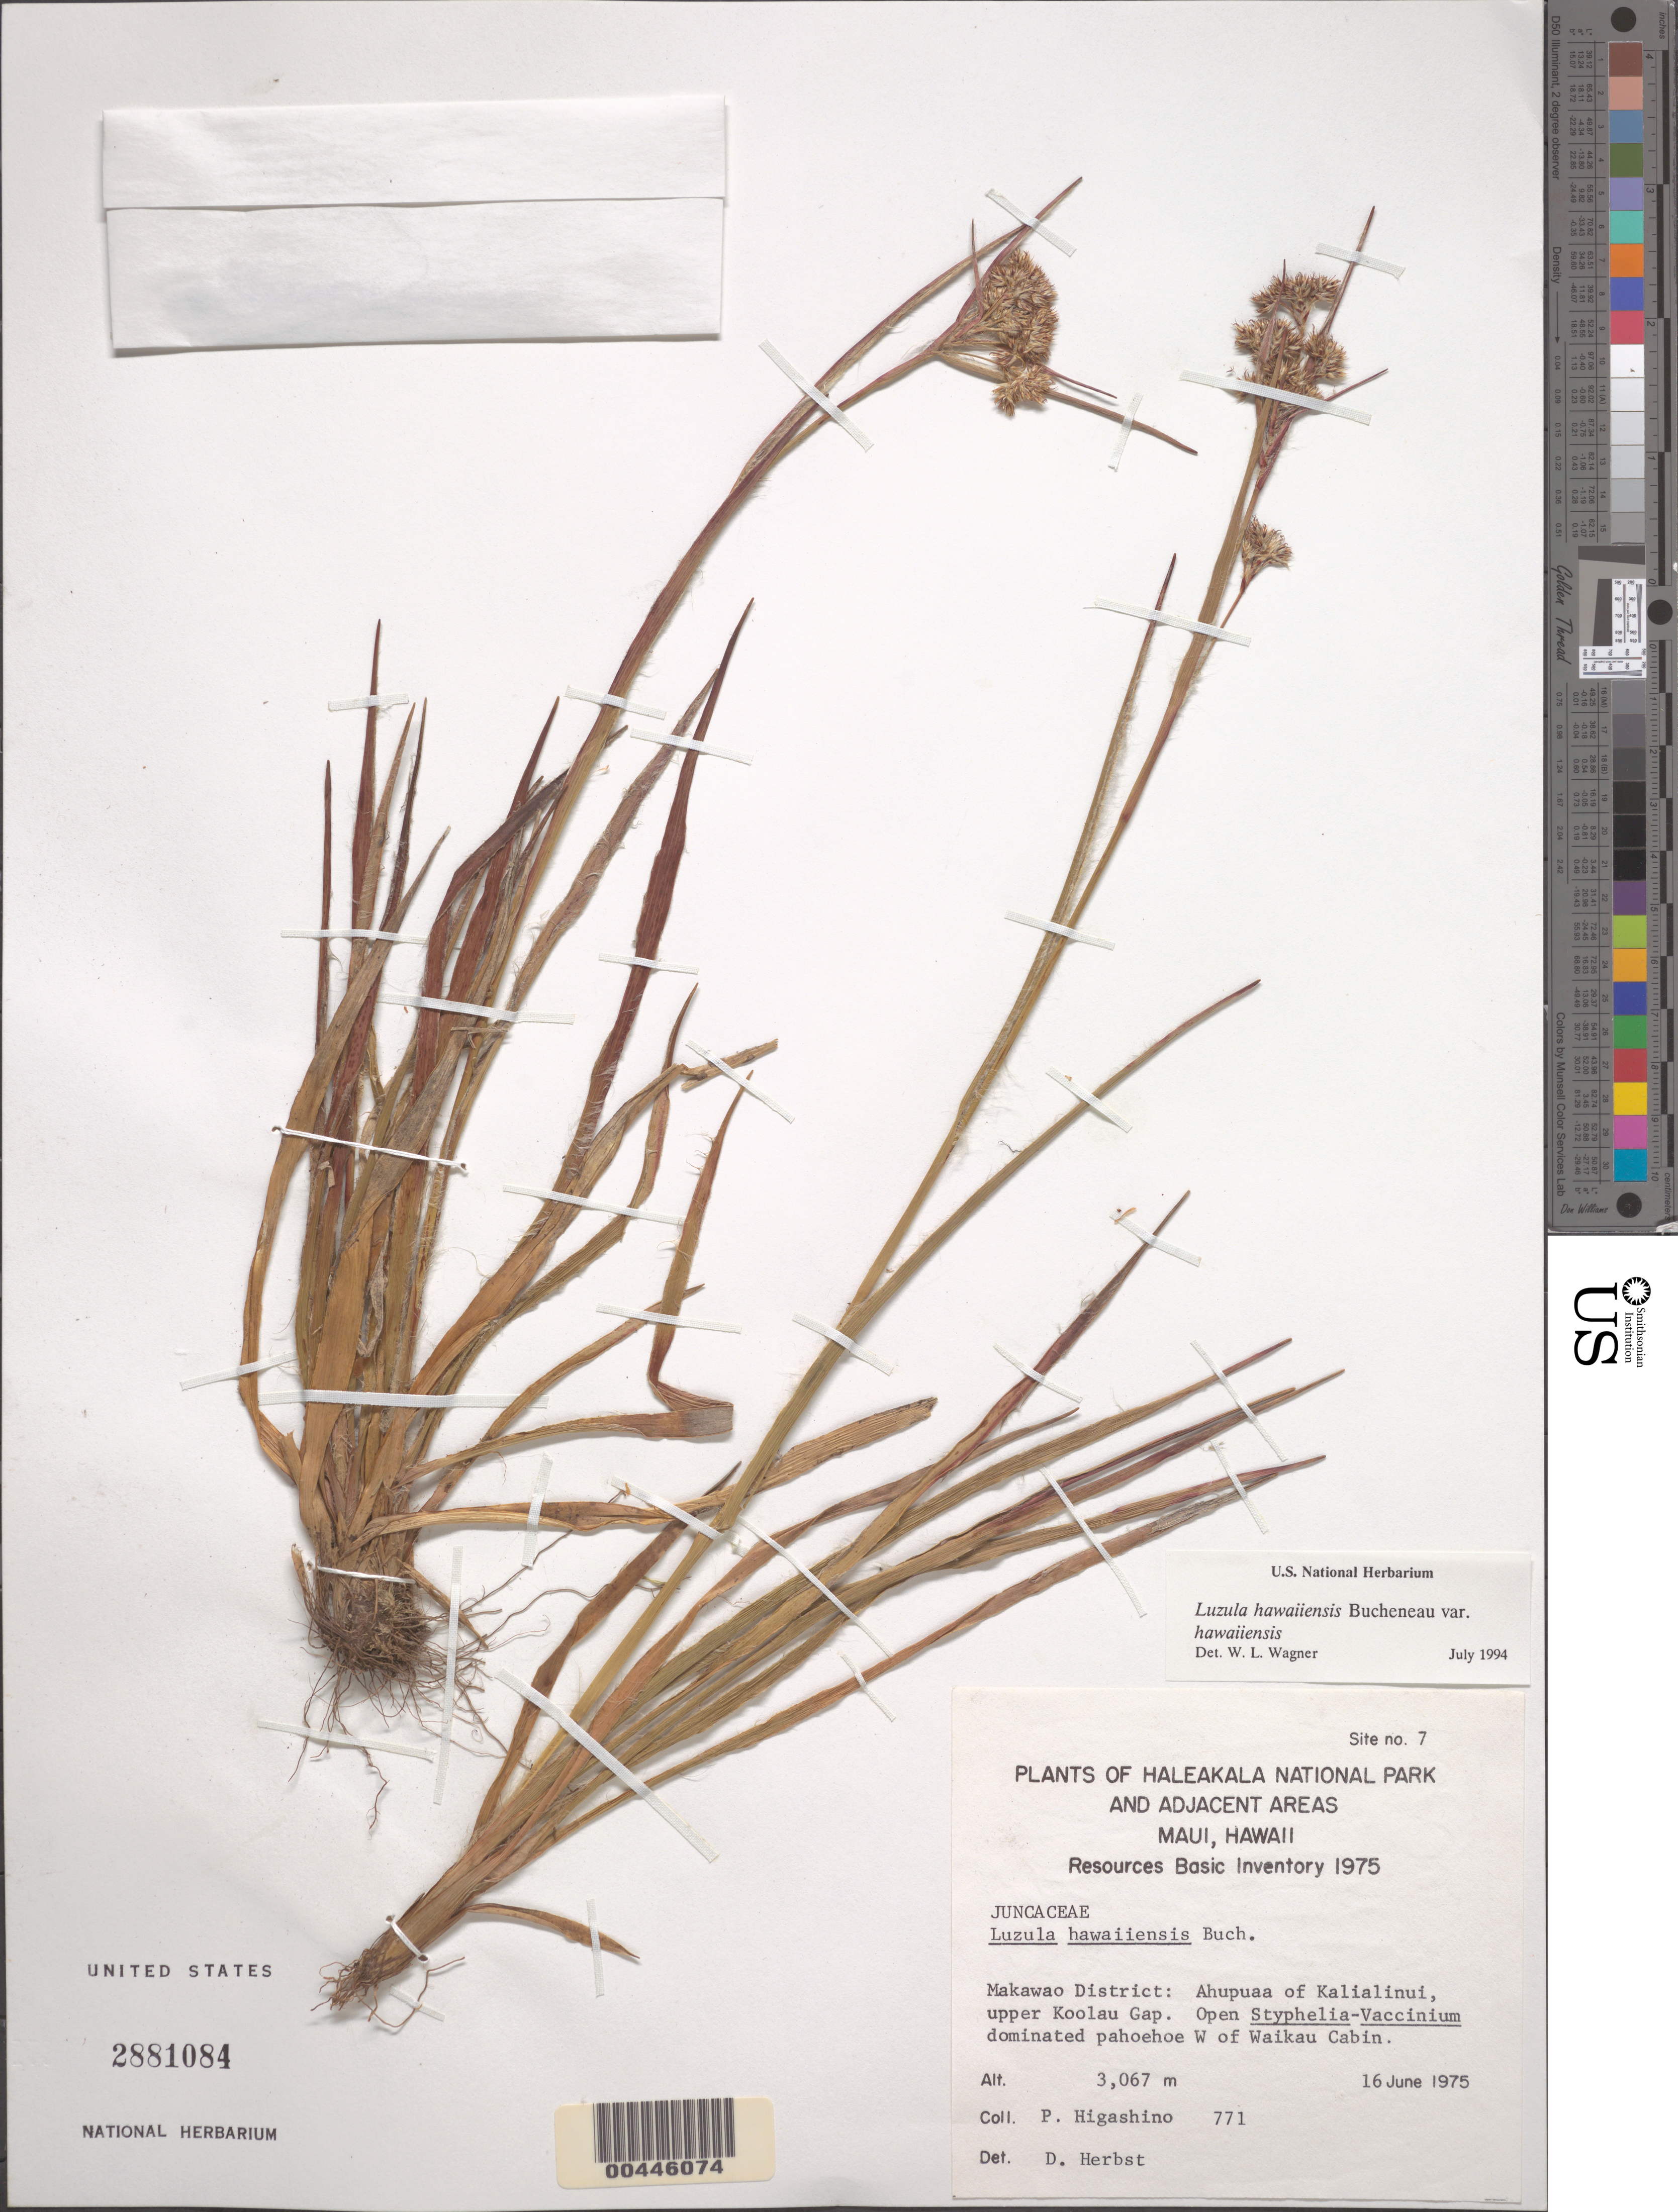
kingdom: Plantae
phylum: Tracheophyta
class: Liliopsida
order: Poales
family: Juncaceae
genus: Luzula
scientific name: Luzula hawaiiensis var. hawaiiensis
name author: Buchenau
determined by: Wagner, W. L., (BOT), Smithsonian Institution - National Museum of Natural History (UNITED STATES)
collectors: P. Higashino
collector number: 771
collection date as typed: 16 Jun 1975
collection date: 1975-06-16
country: United States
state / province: Hawaii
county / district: Maui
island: Maui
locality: Makawao Dist, ahupuaa of Kalialinui, upper Koolau Gap, W of Waikau Cabin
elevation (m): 3067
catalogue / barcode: US 2881084